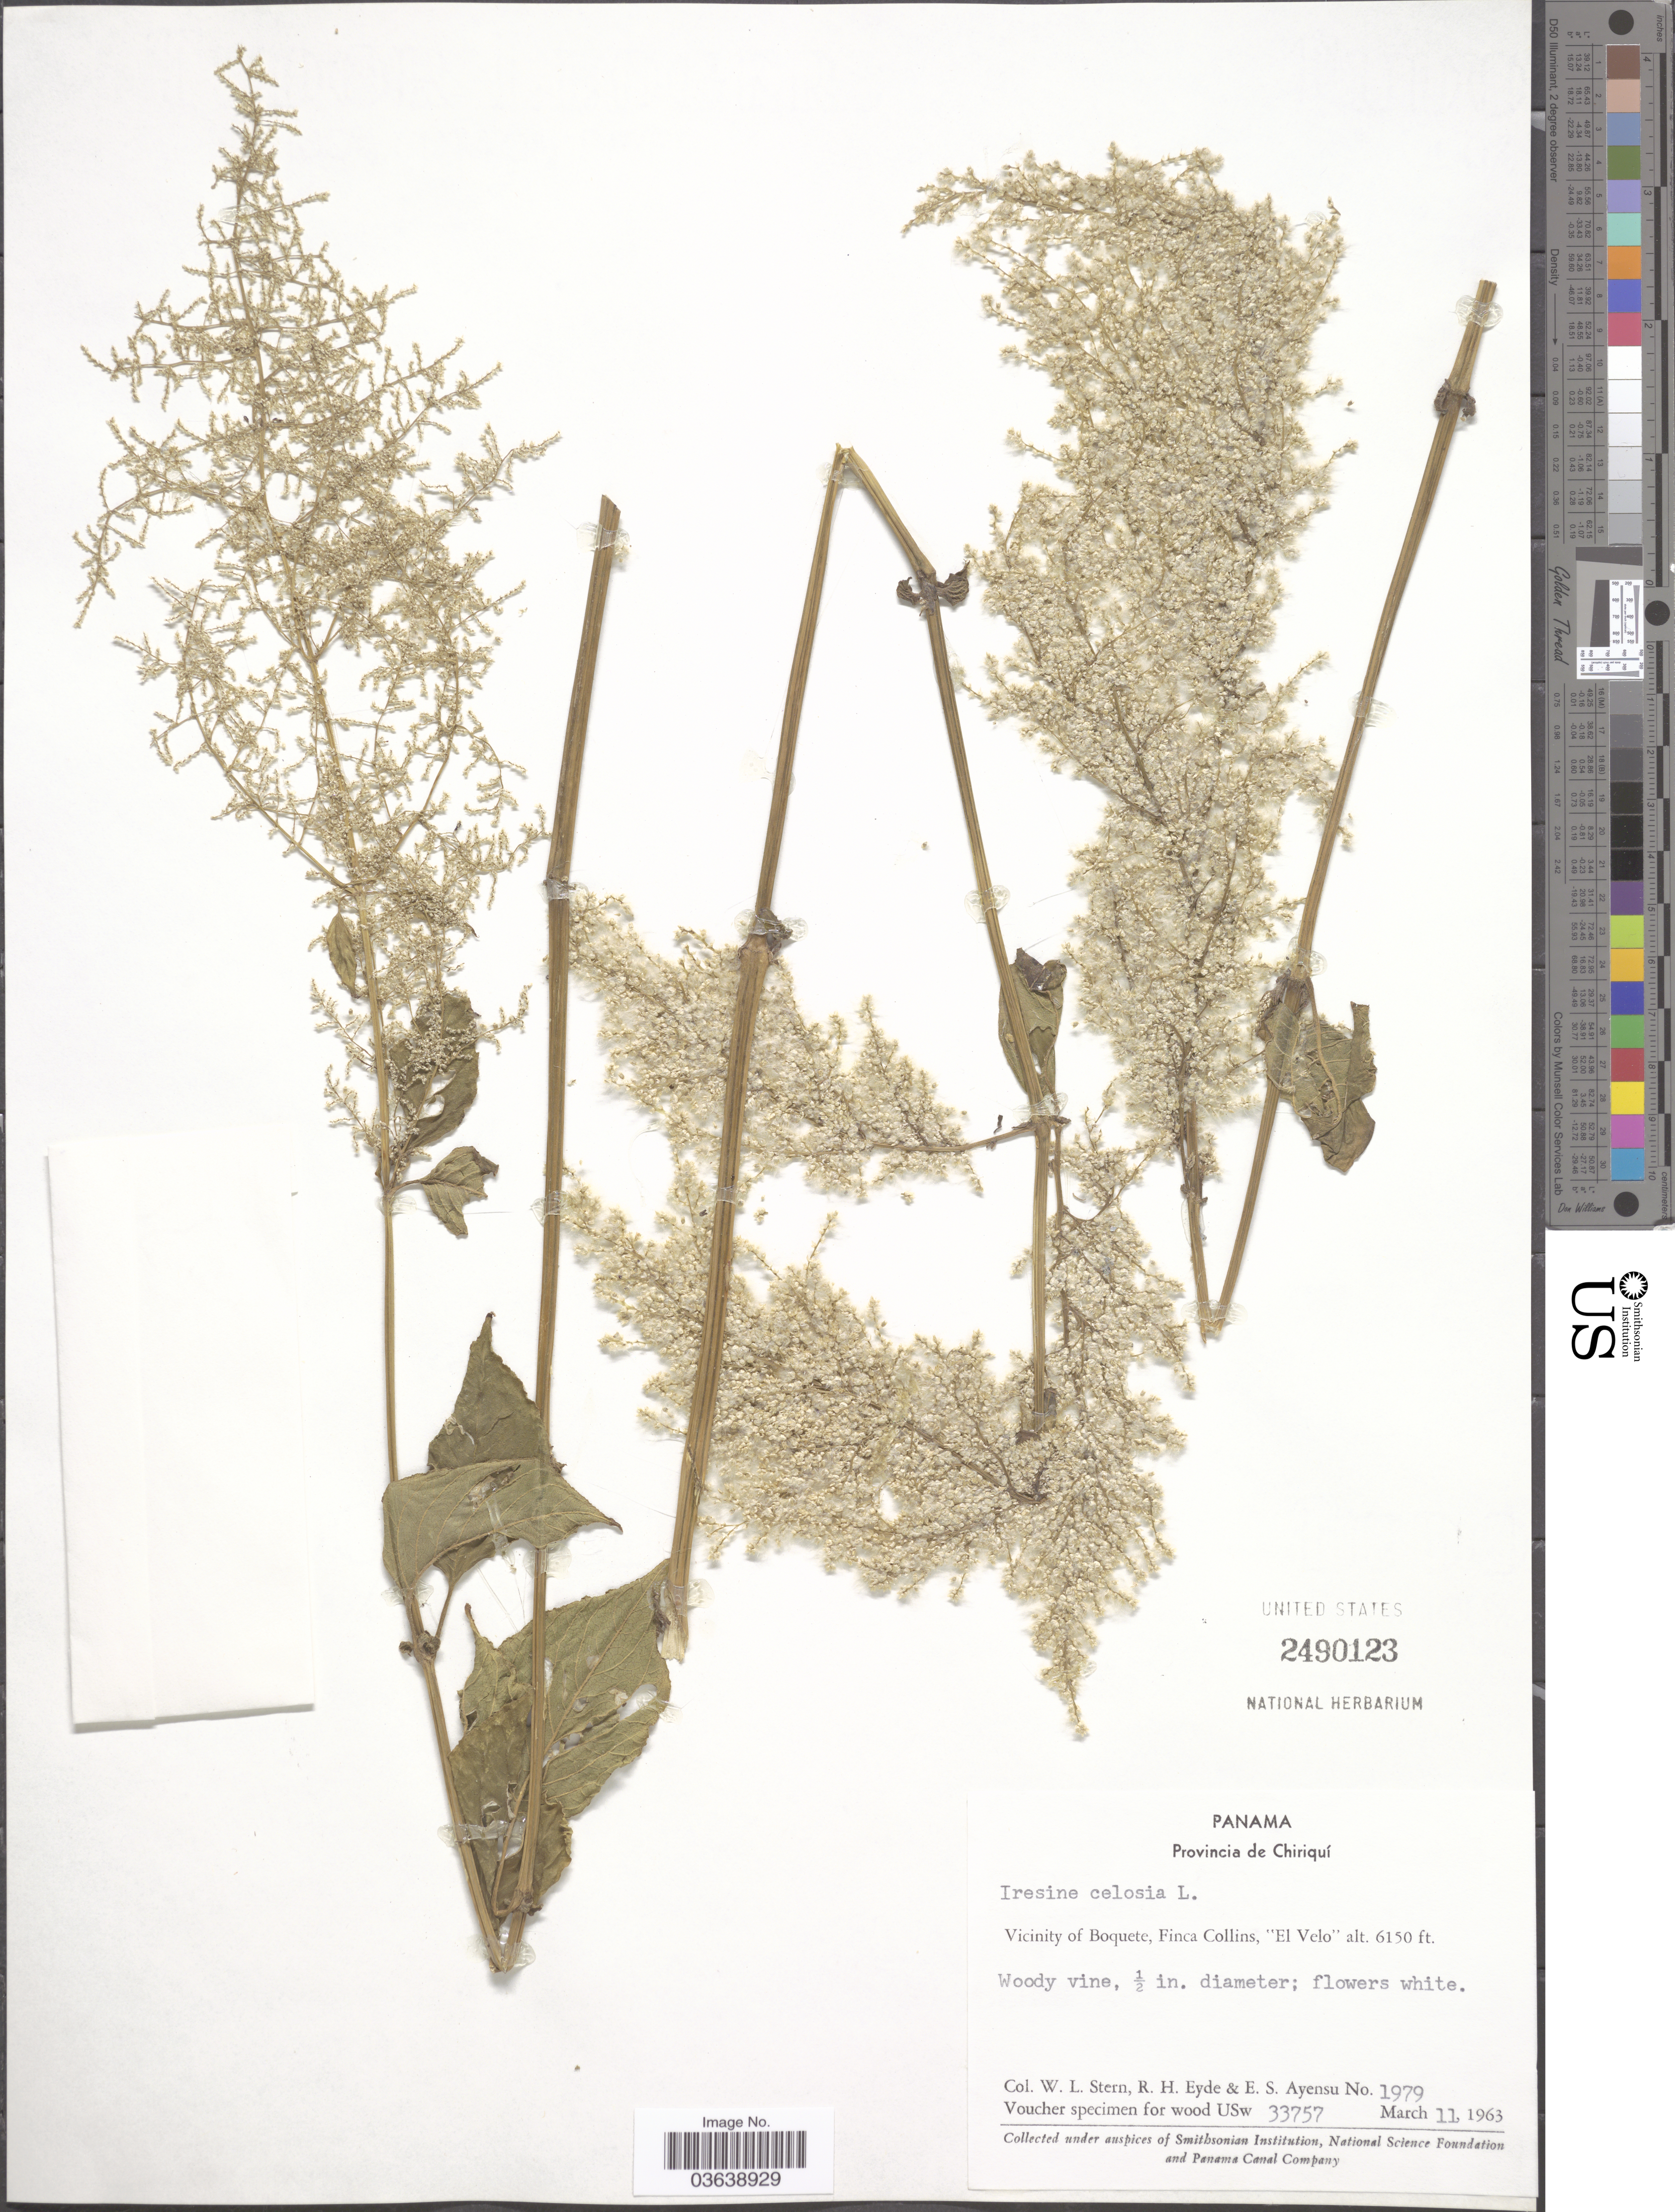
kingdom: Plantae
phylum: Tracheophyta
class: Magnoliopsida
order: Caryophyllales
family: Amaranthaceae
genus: Iresine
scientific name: Iresine celosia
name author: L.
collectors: W. Stern, R. H. Eyde & E. S. Ayensu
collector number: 1979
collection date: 1963-03-11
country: Panama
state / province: Chiriqui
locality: Vicinity of Boquete, Finca Collins, "El Velo".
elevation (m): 1875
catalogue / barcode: US 2490123